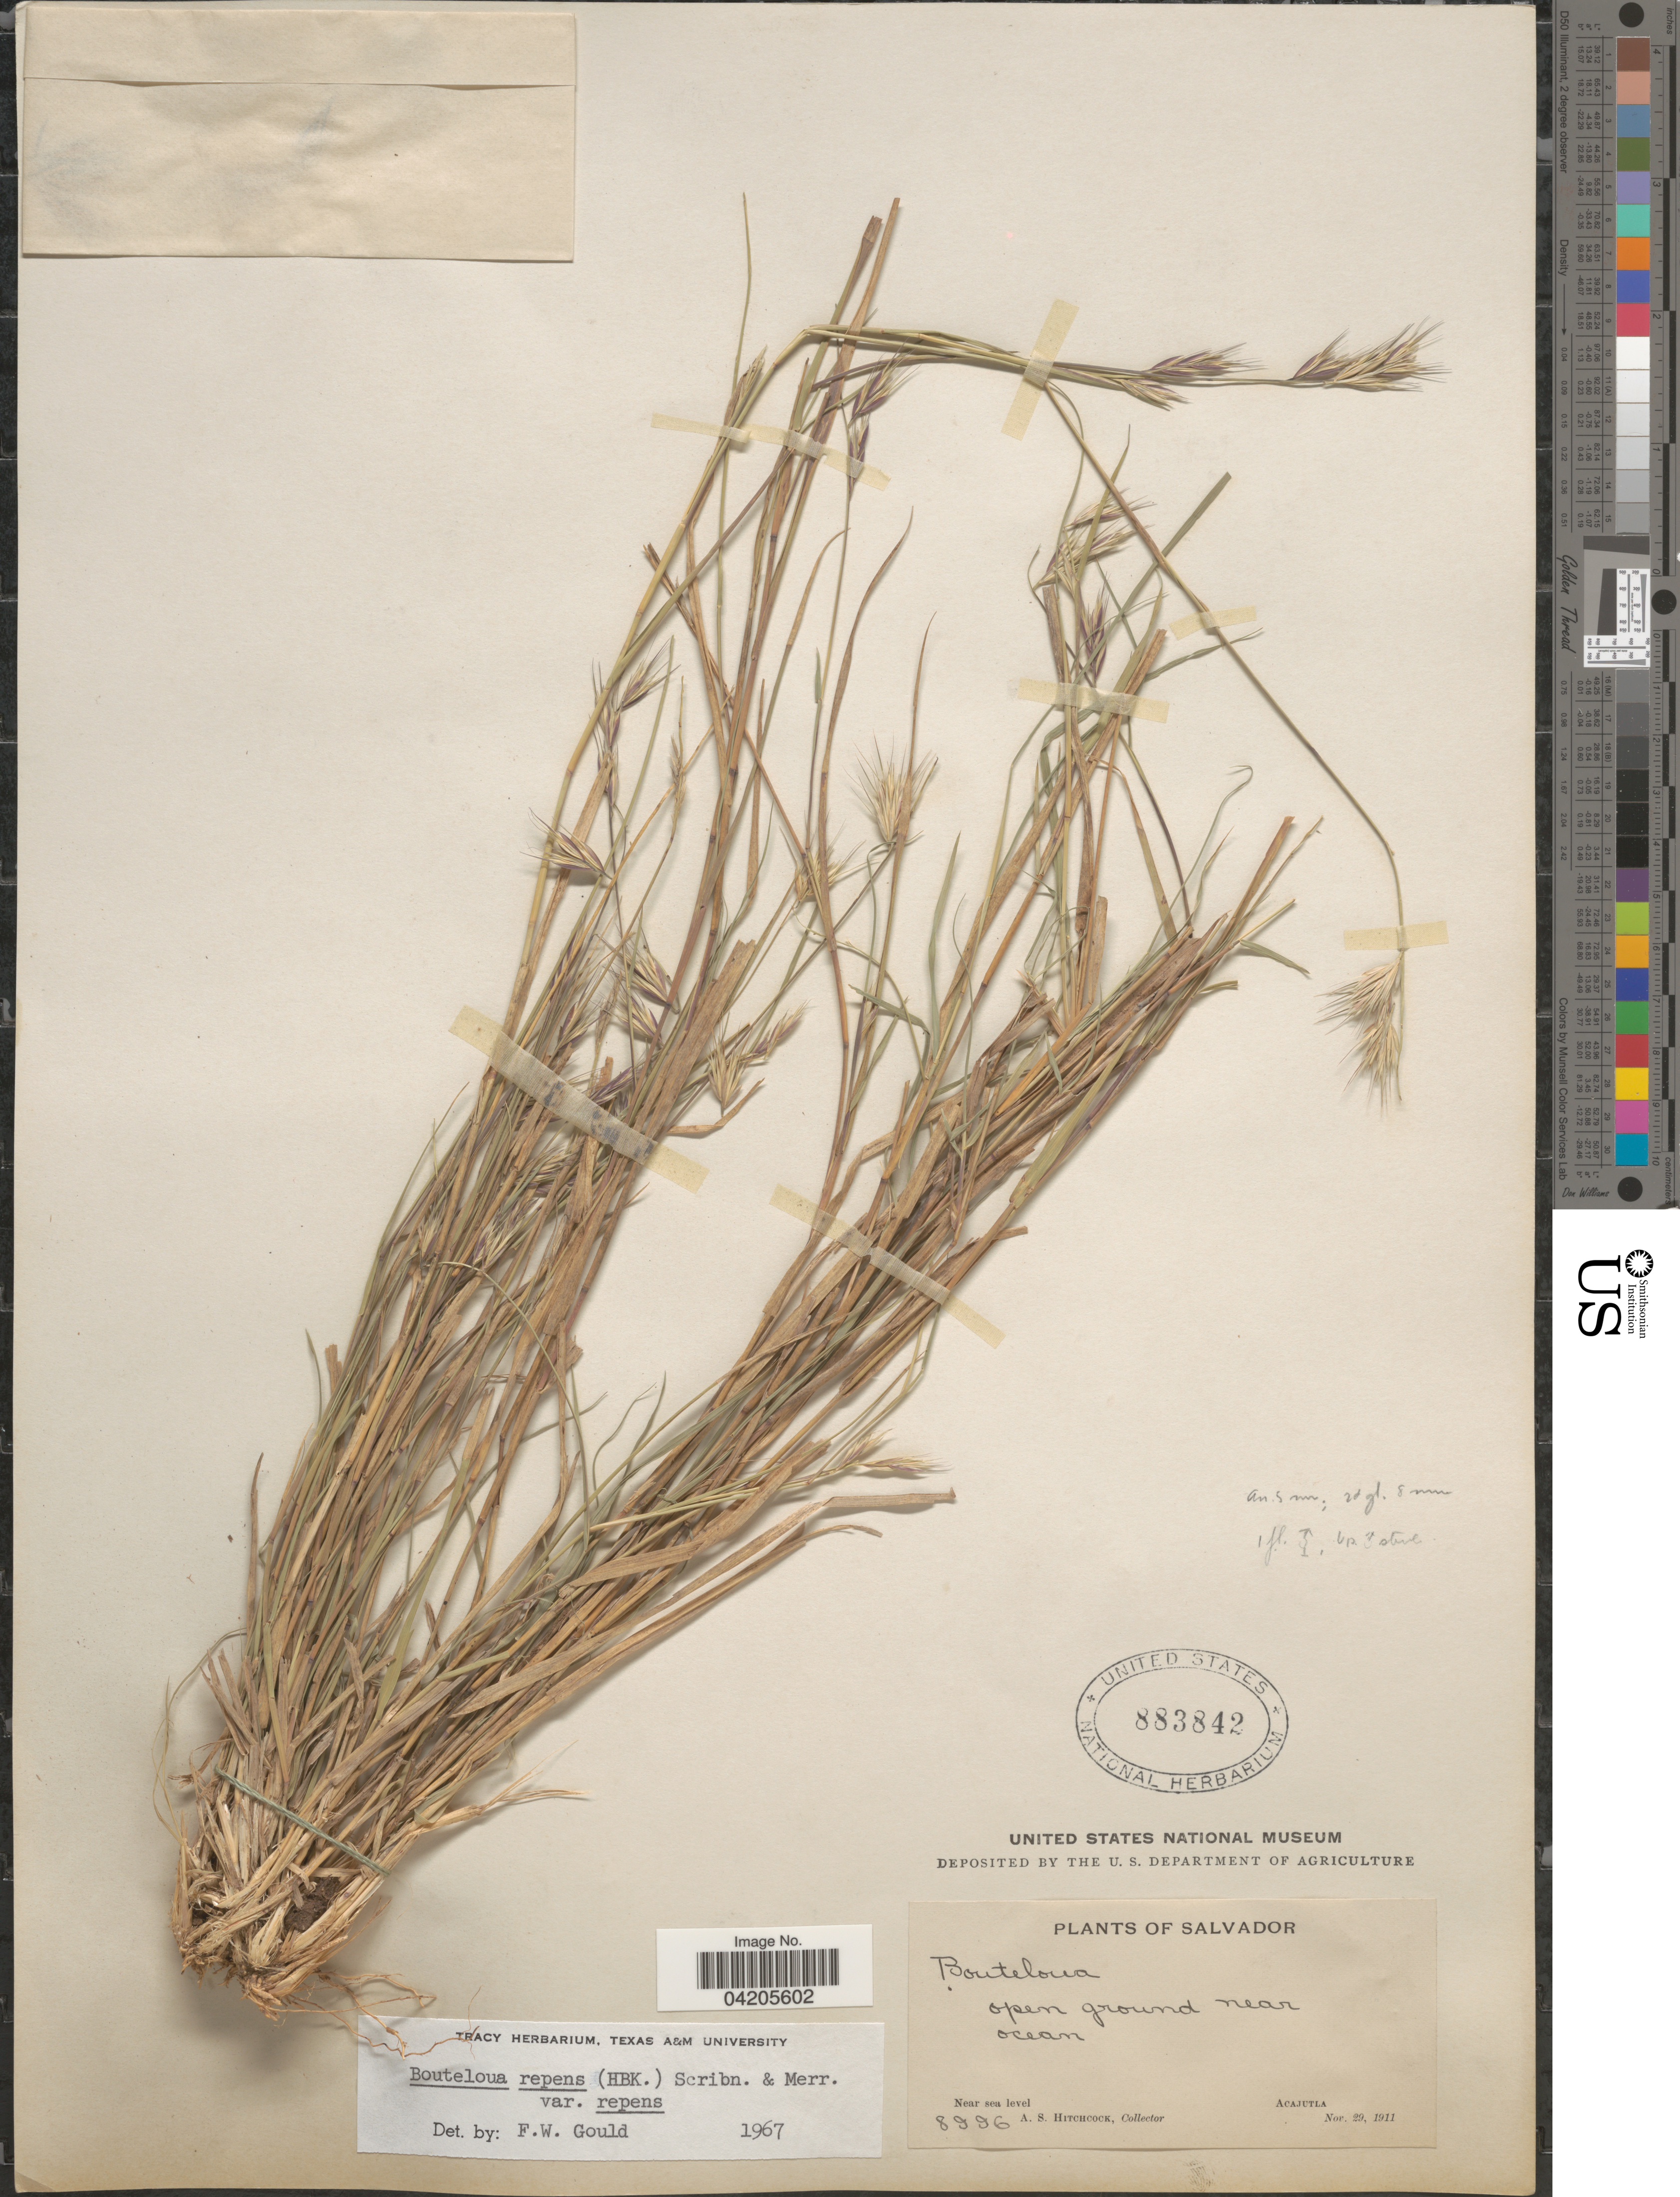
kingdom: Plantae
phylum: Tracheophyta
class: Liliopsida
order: Poales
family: Poaceae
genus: Bouteloua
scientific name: Bouteloua repens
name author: (Kunth) Scribn. & Merr.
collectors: A. S. Hitchcock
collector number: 8996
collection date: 1911-11-29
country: El Salvador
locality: Open ground near ocean. Acajutla.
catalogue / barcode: US 883842